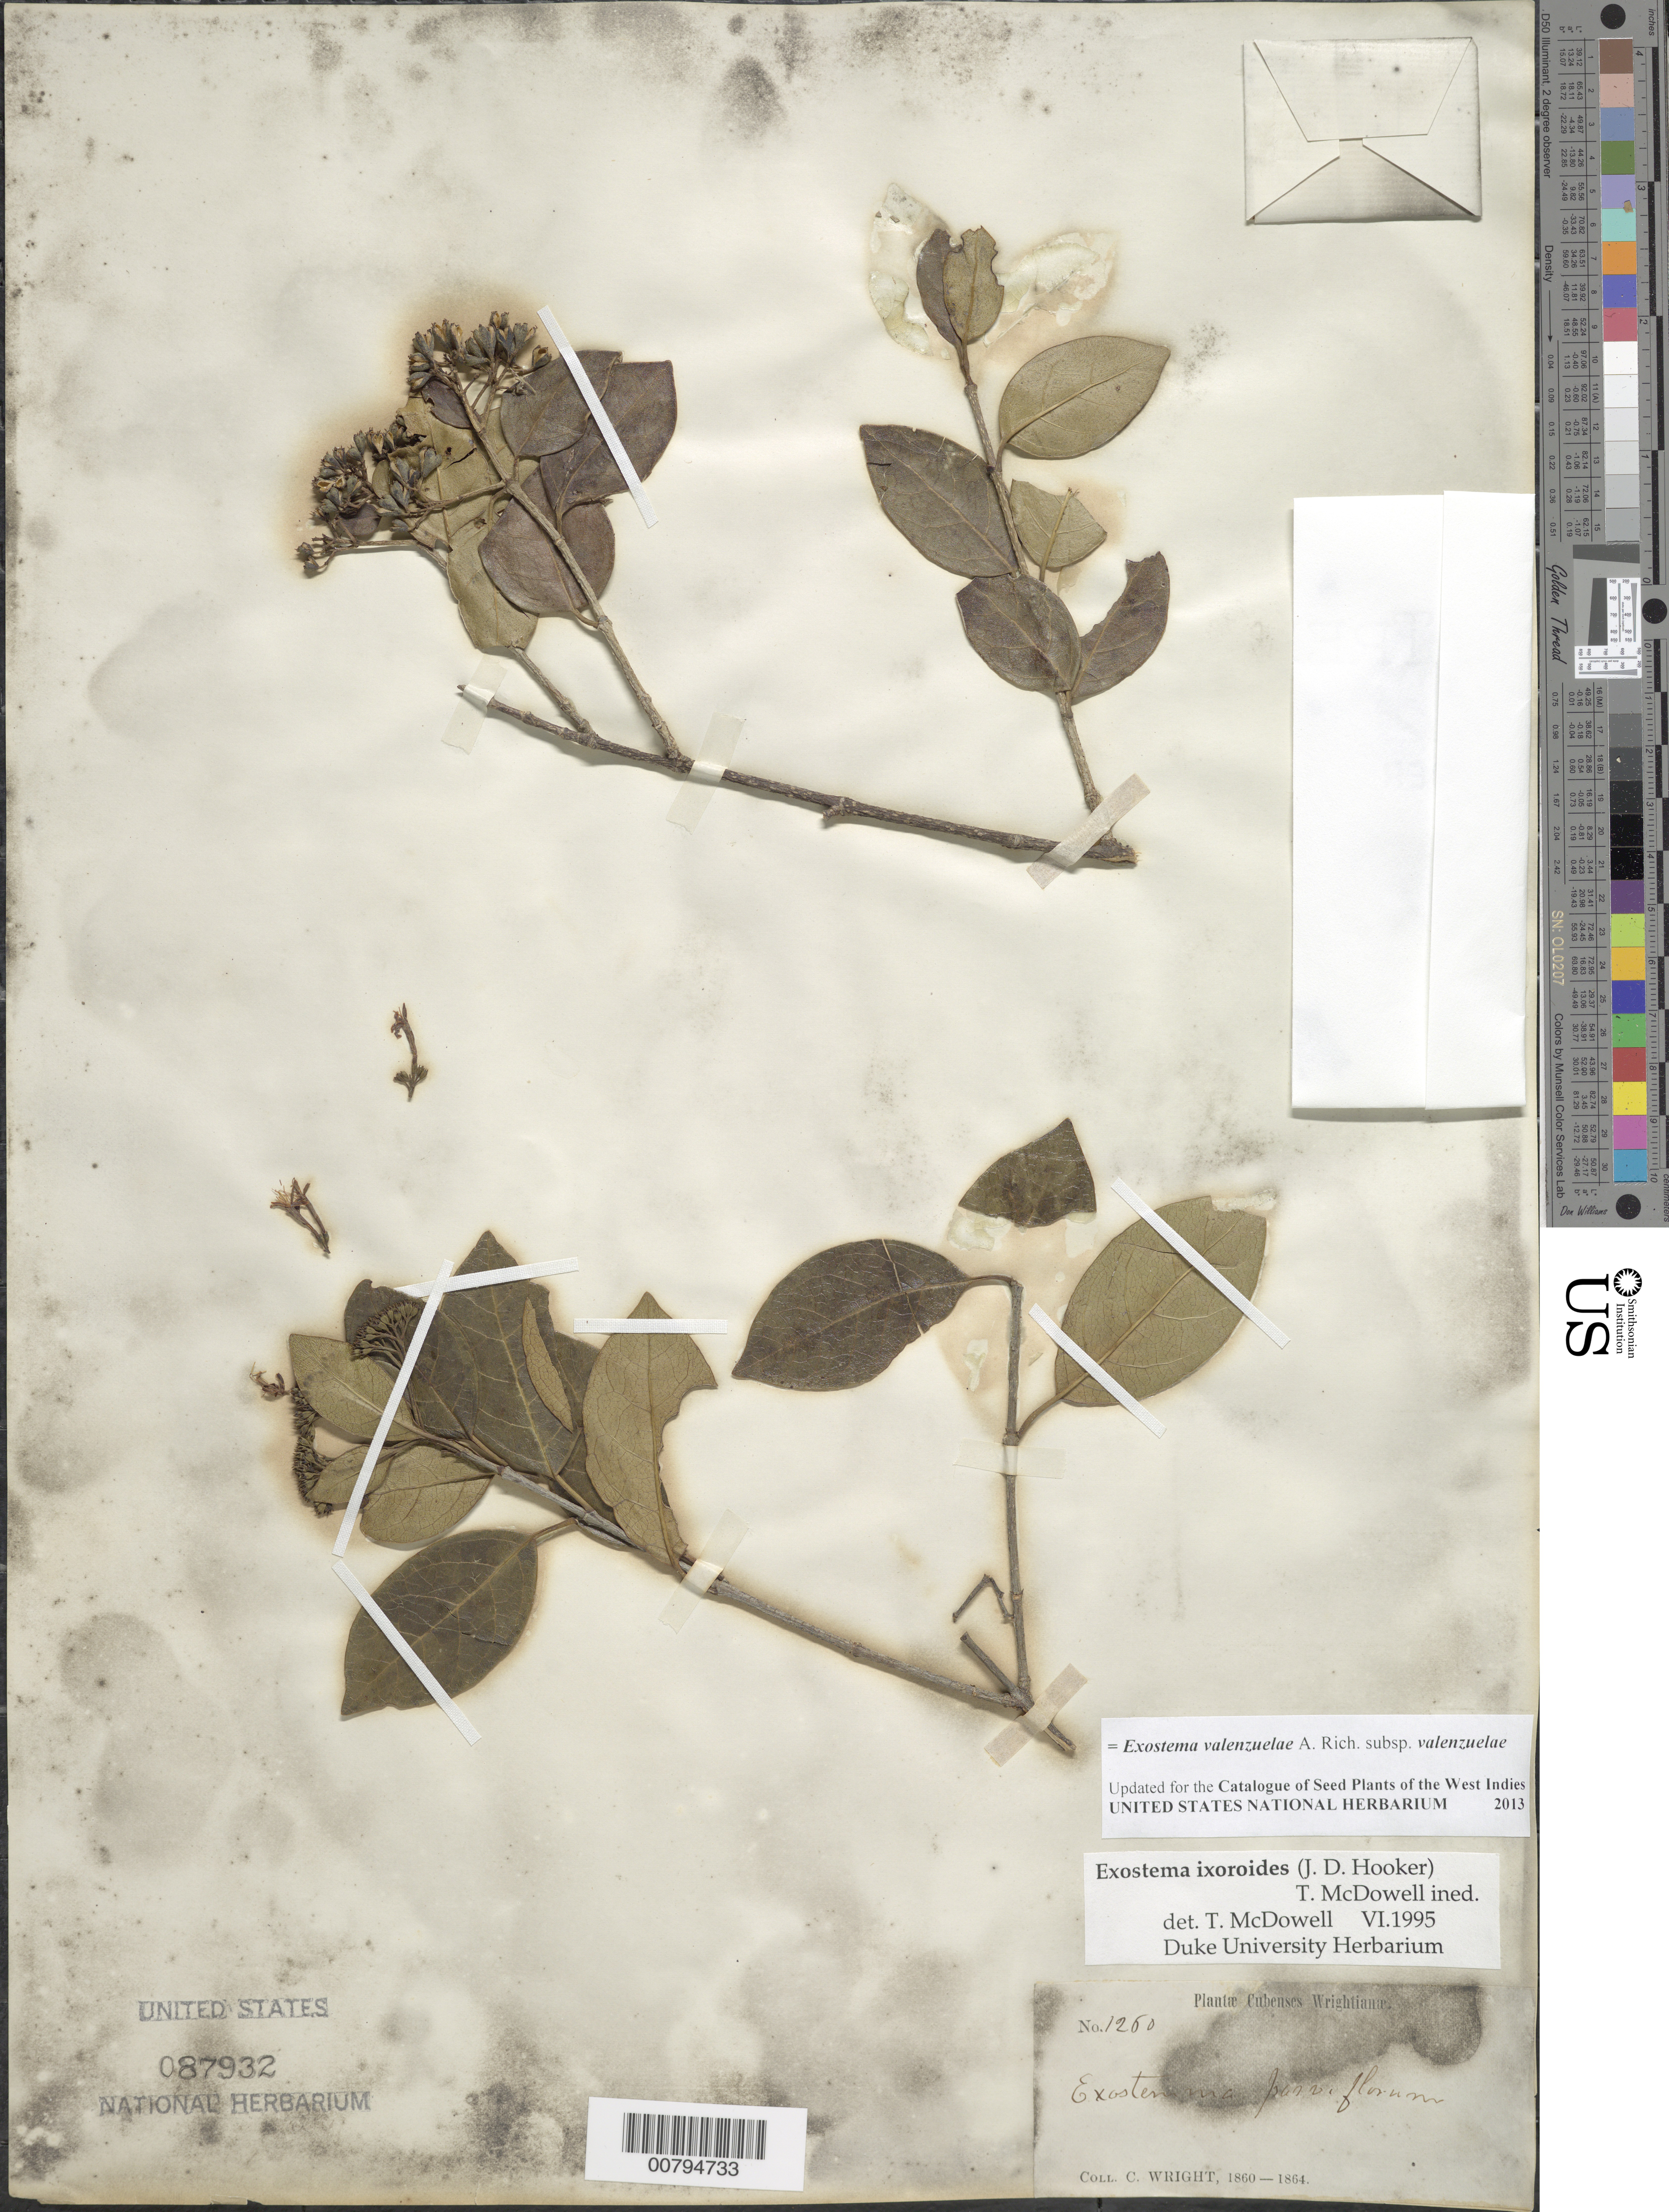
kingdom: Plantae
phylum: Tracheophyta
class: Magnoliopsida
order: Gentianales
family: Rubiaceae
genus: Exostema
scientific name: Exostema valenzuelae subsp. valenzuelae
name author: A. Rich.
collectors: C. Wright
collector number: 1260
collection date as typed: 1860 to -- --- 1864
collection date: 1860/1864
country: Cuba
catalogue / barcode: US 87932